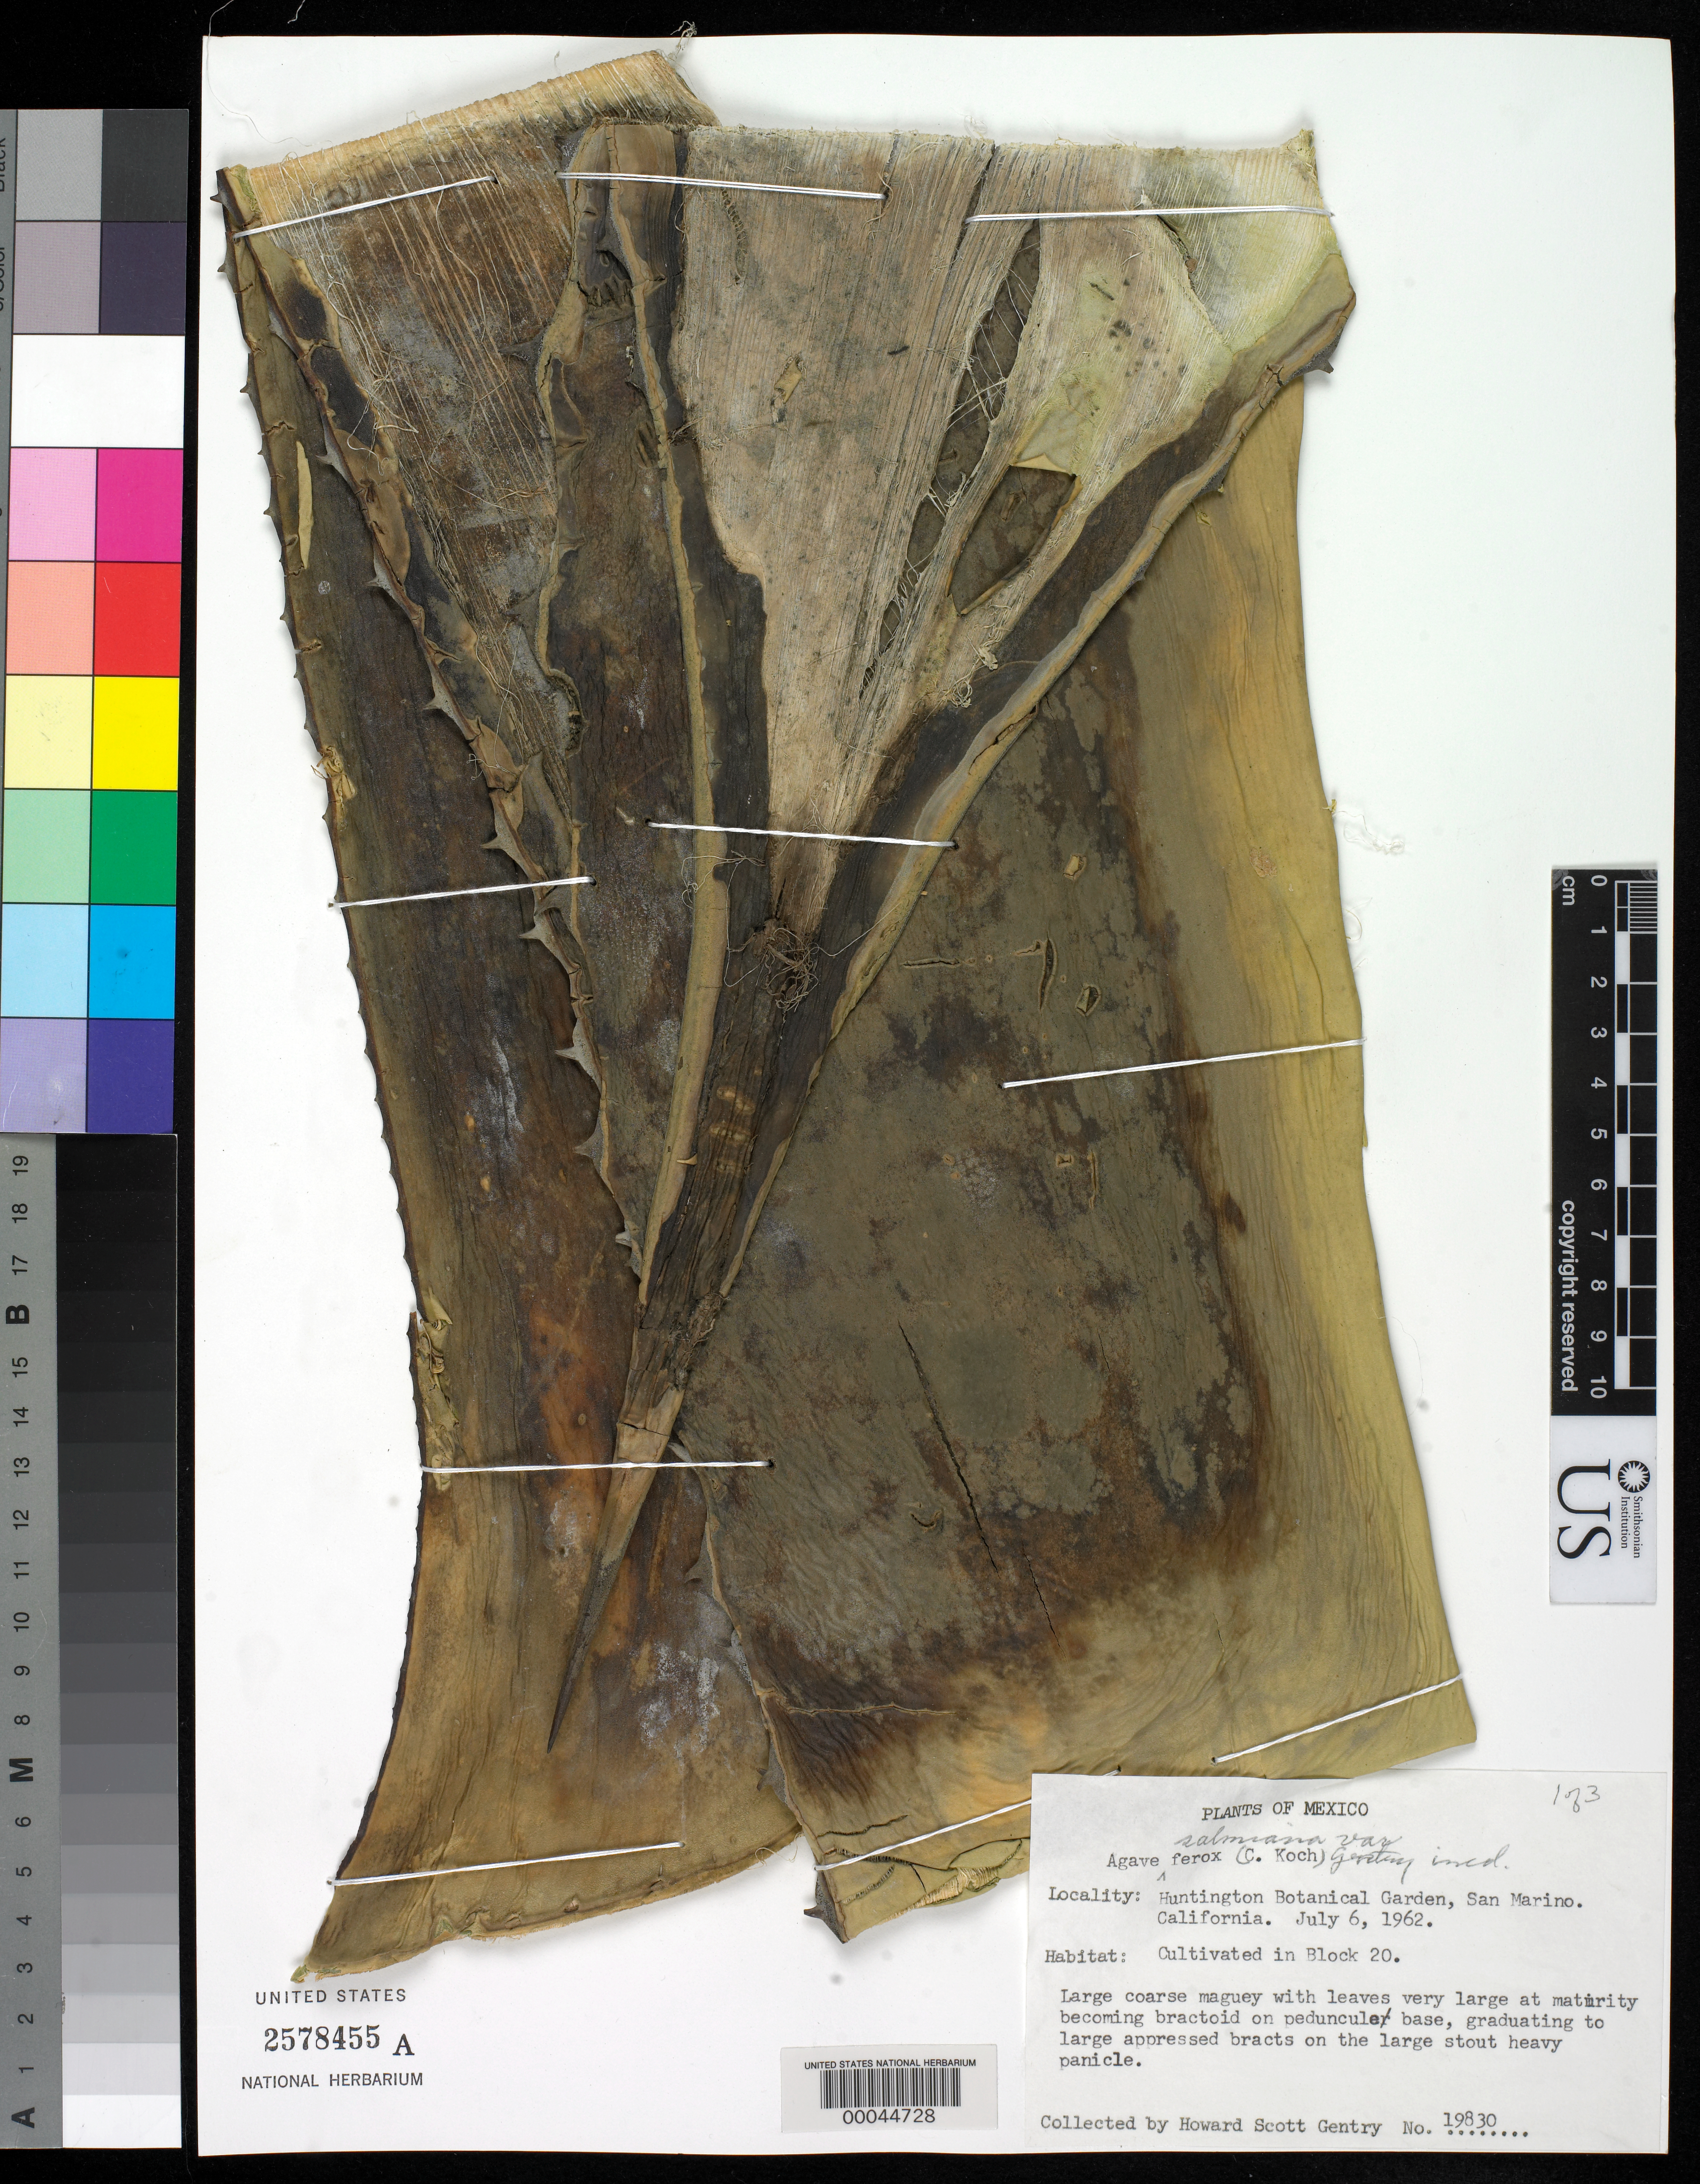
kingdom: Plantae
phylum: Tracheophyta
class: Liliopsida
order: Asparagales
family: Asparagaceae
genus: Agave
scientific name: Agave salmiana var. ferox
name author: (K. Koch) Gentry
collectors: H. S. Gentry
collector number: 19830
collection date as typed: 06 Jul 1962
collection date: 1962-07-06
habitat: Cultivated in block 20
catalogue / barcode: US 2578455A